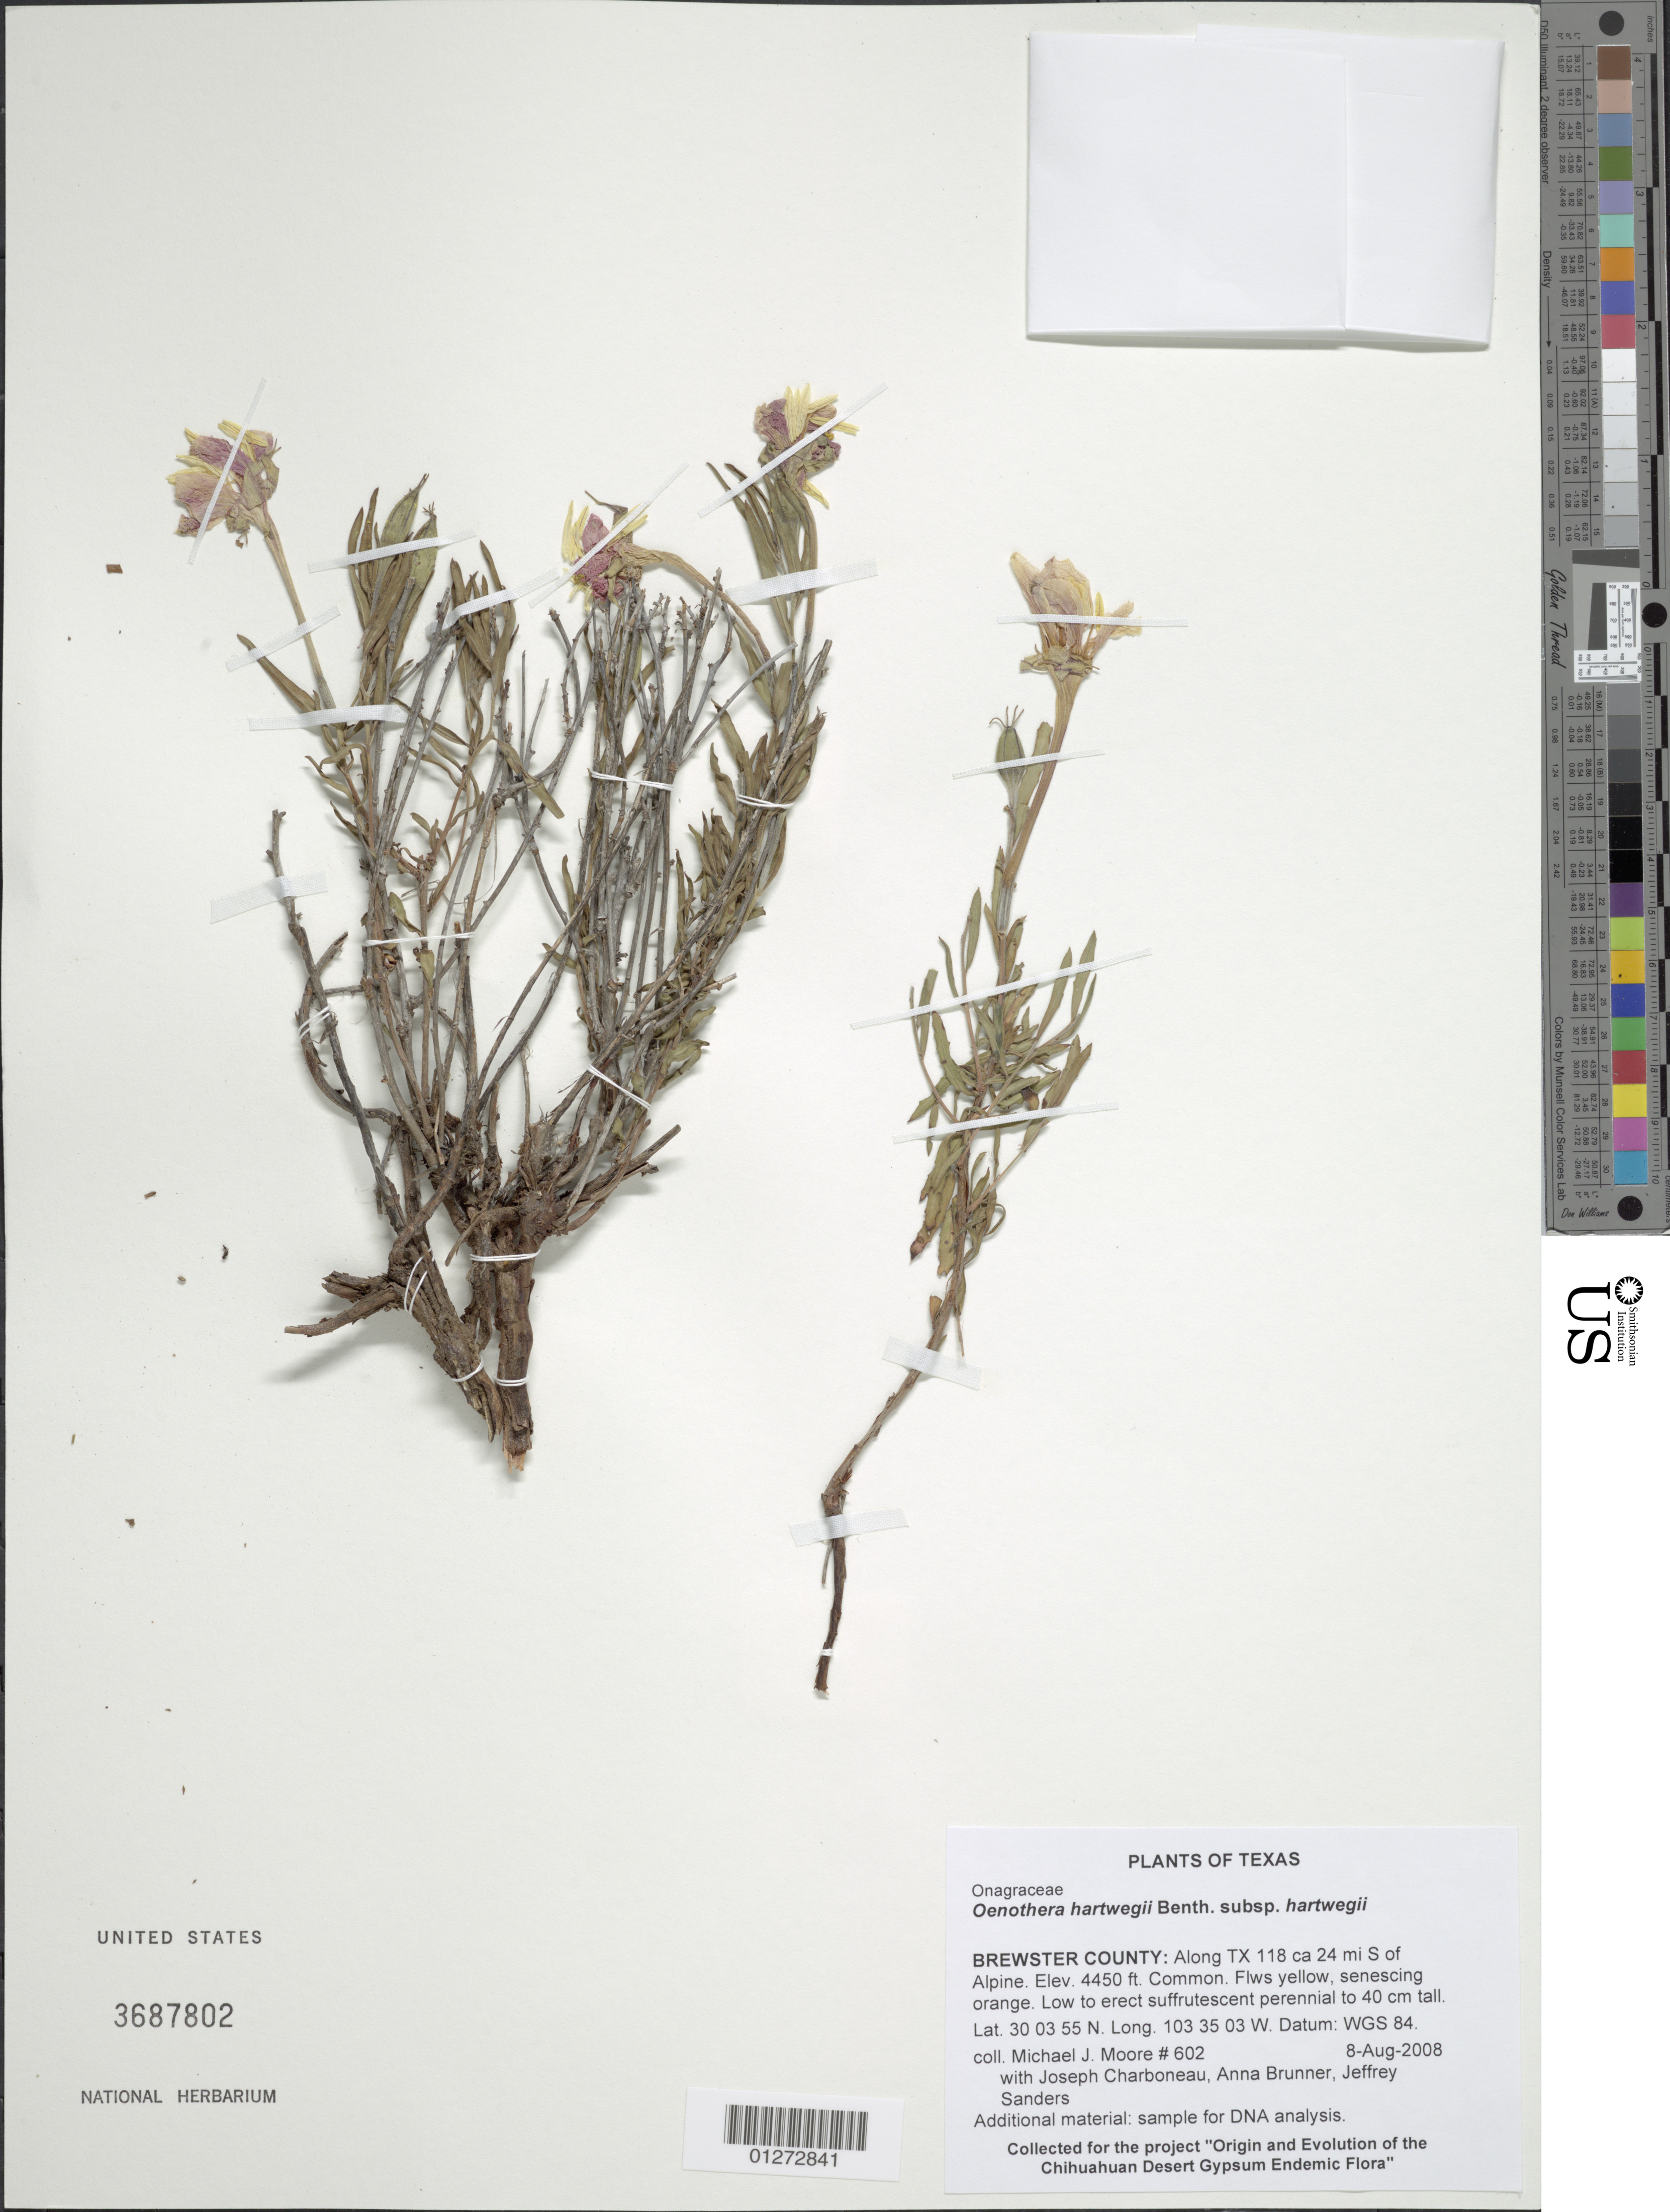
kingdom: Plantae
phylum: Tracheophyta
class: Magnoliopsida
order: Myrtales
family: Onagraceae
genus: Oenothera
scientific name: Oenothera hartwegii subsp. hartwegii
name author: Benth.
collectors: M. J. Moore, J. L. M. Charboneau, A. Brunner & J. Sanders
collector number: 602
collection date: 2004-08-07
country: United States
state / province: Texas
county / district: Brewster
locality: Along TX 118 ca 24 mi S of Alpine.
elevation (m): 1356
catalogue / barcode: US 3687802